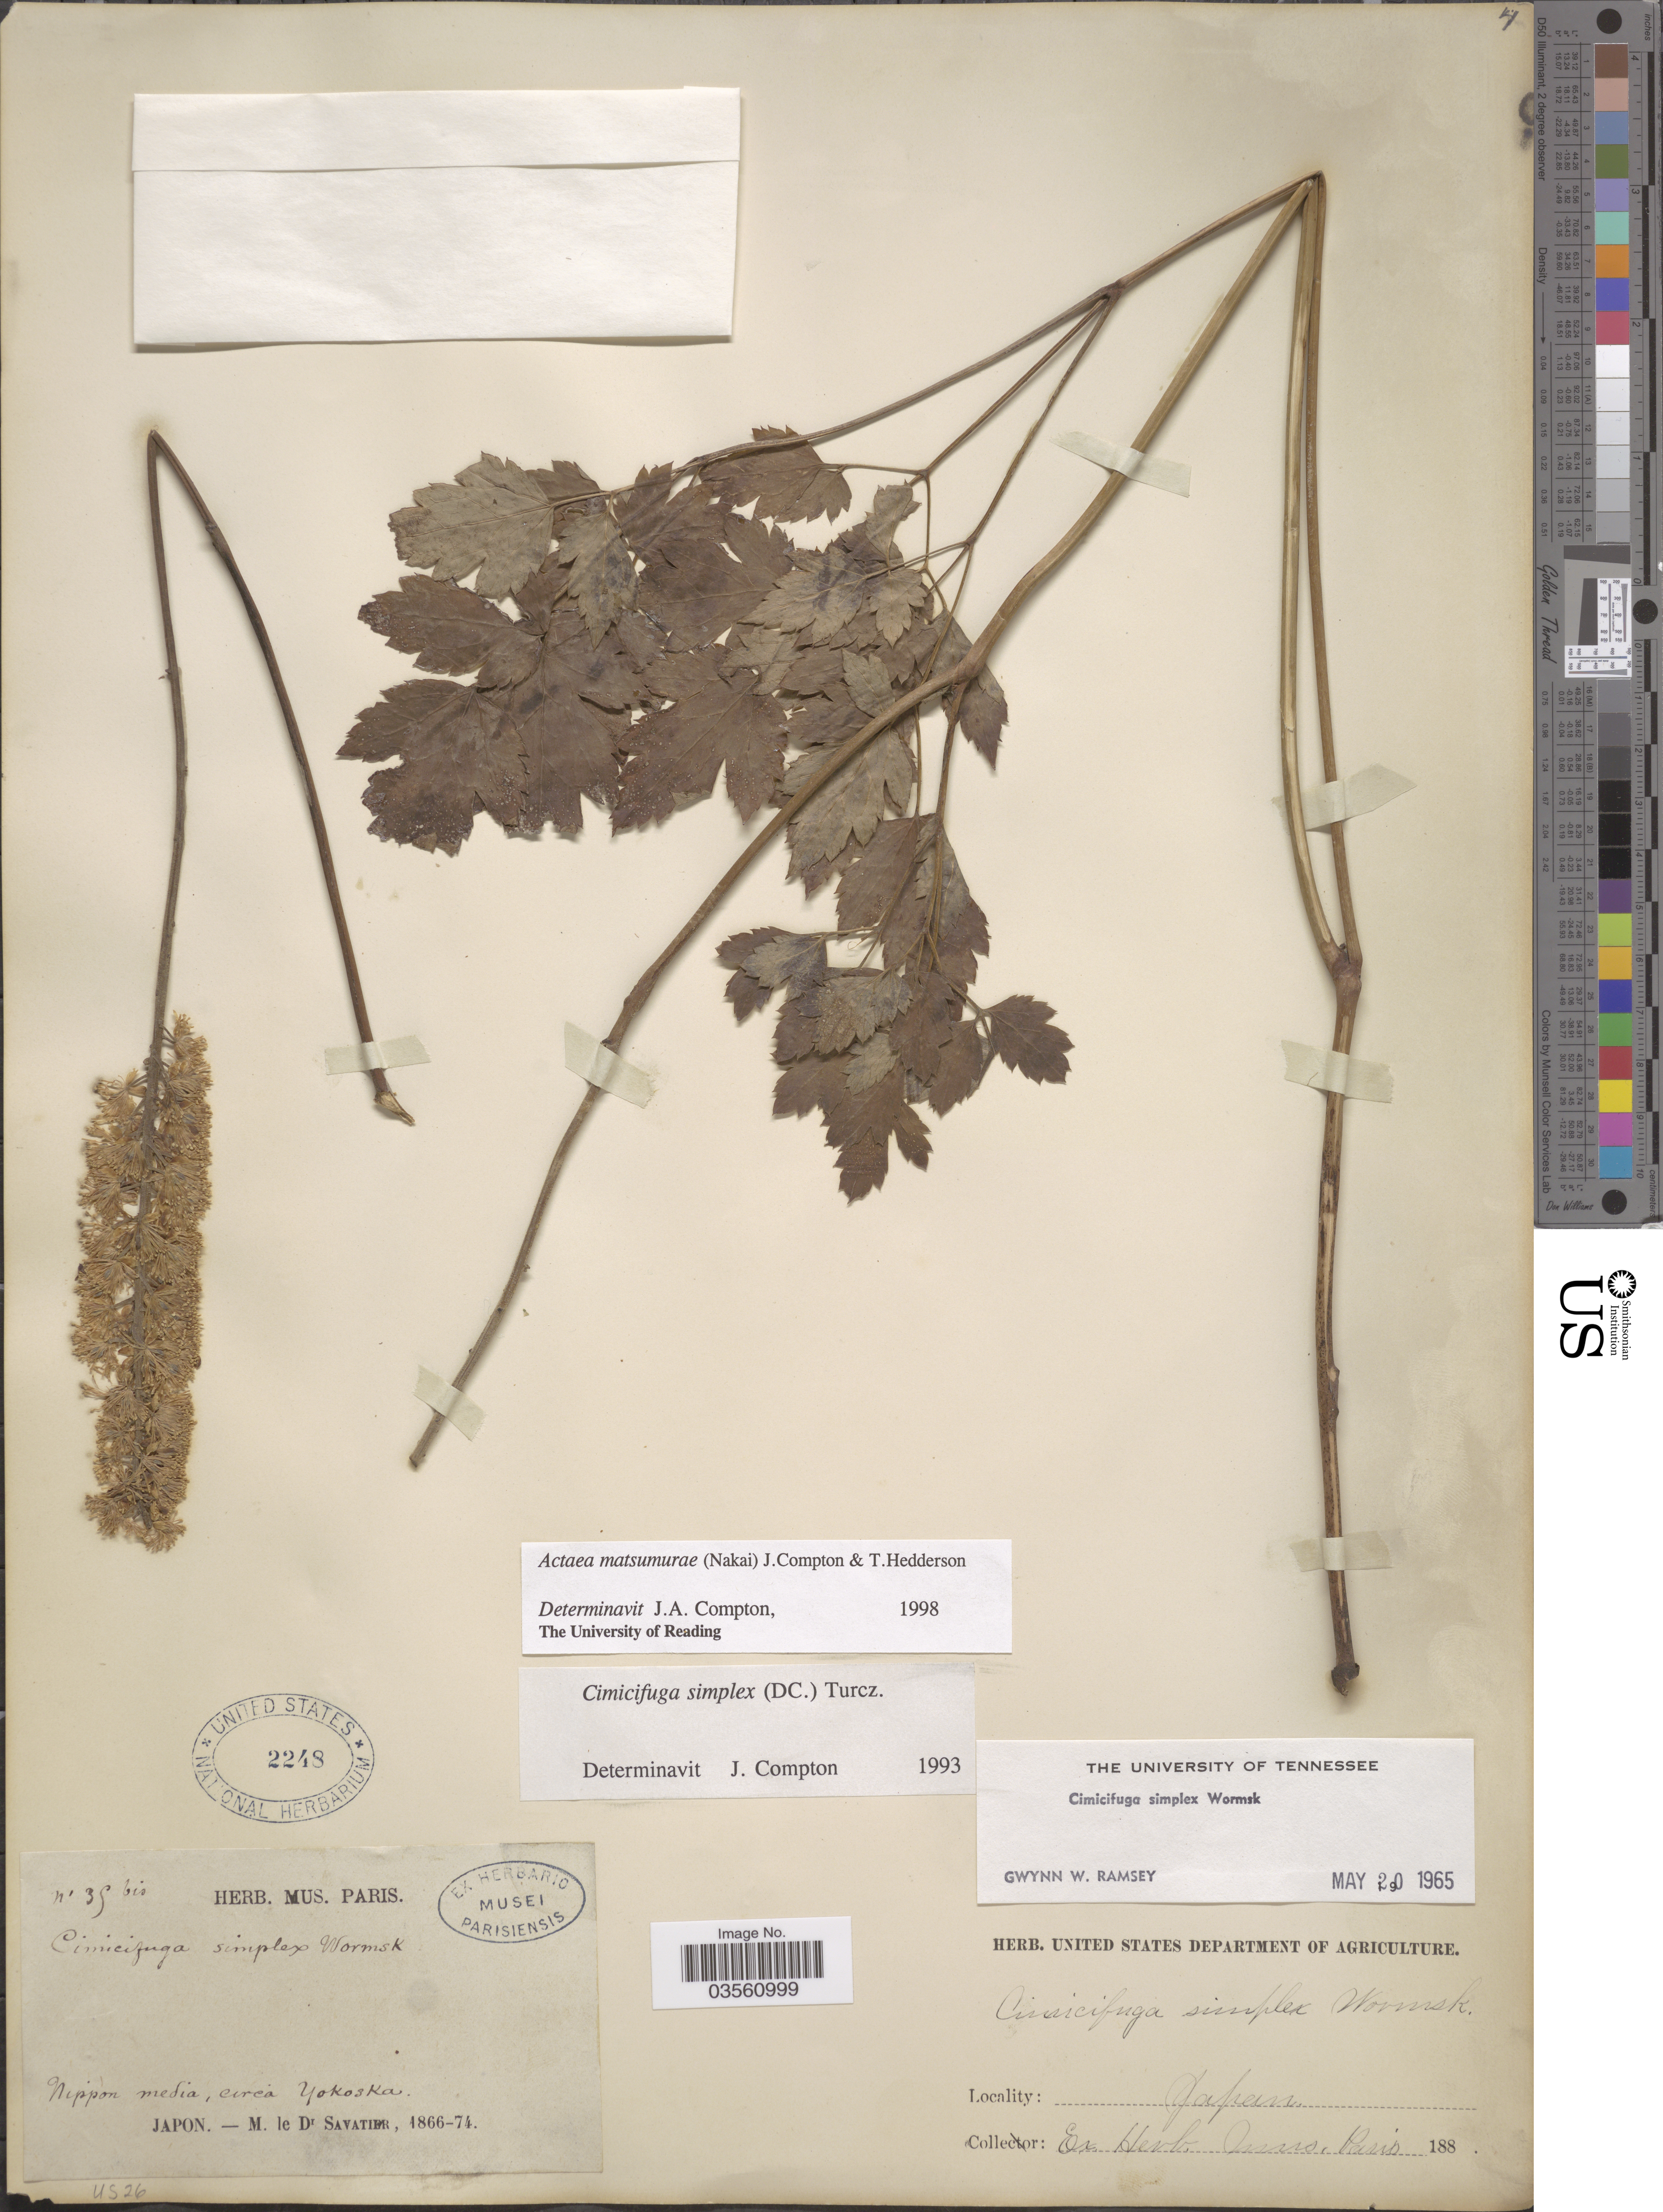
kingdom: Plantae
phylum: Tracheophyta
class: Magnoliopsida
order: Ranunculales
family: Ranunculaceae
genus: Actaea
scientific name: Actaea matsumurae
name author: (Nakai) J. Compton & Hedd.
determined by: Compton, J. A.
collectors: M. Savatier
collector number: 35bis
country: Japan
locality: Nippon media, circa Yokoska.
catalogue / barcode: US 2248